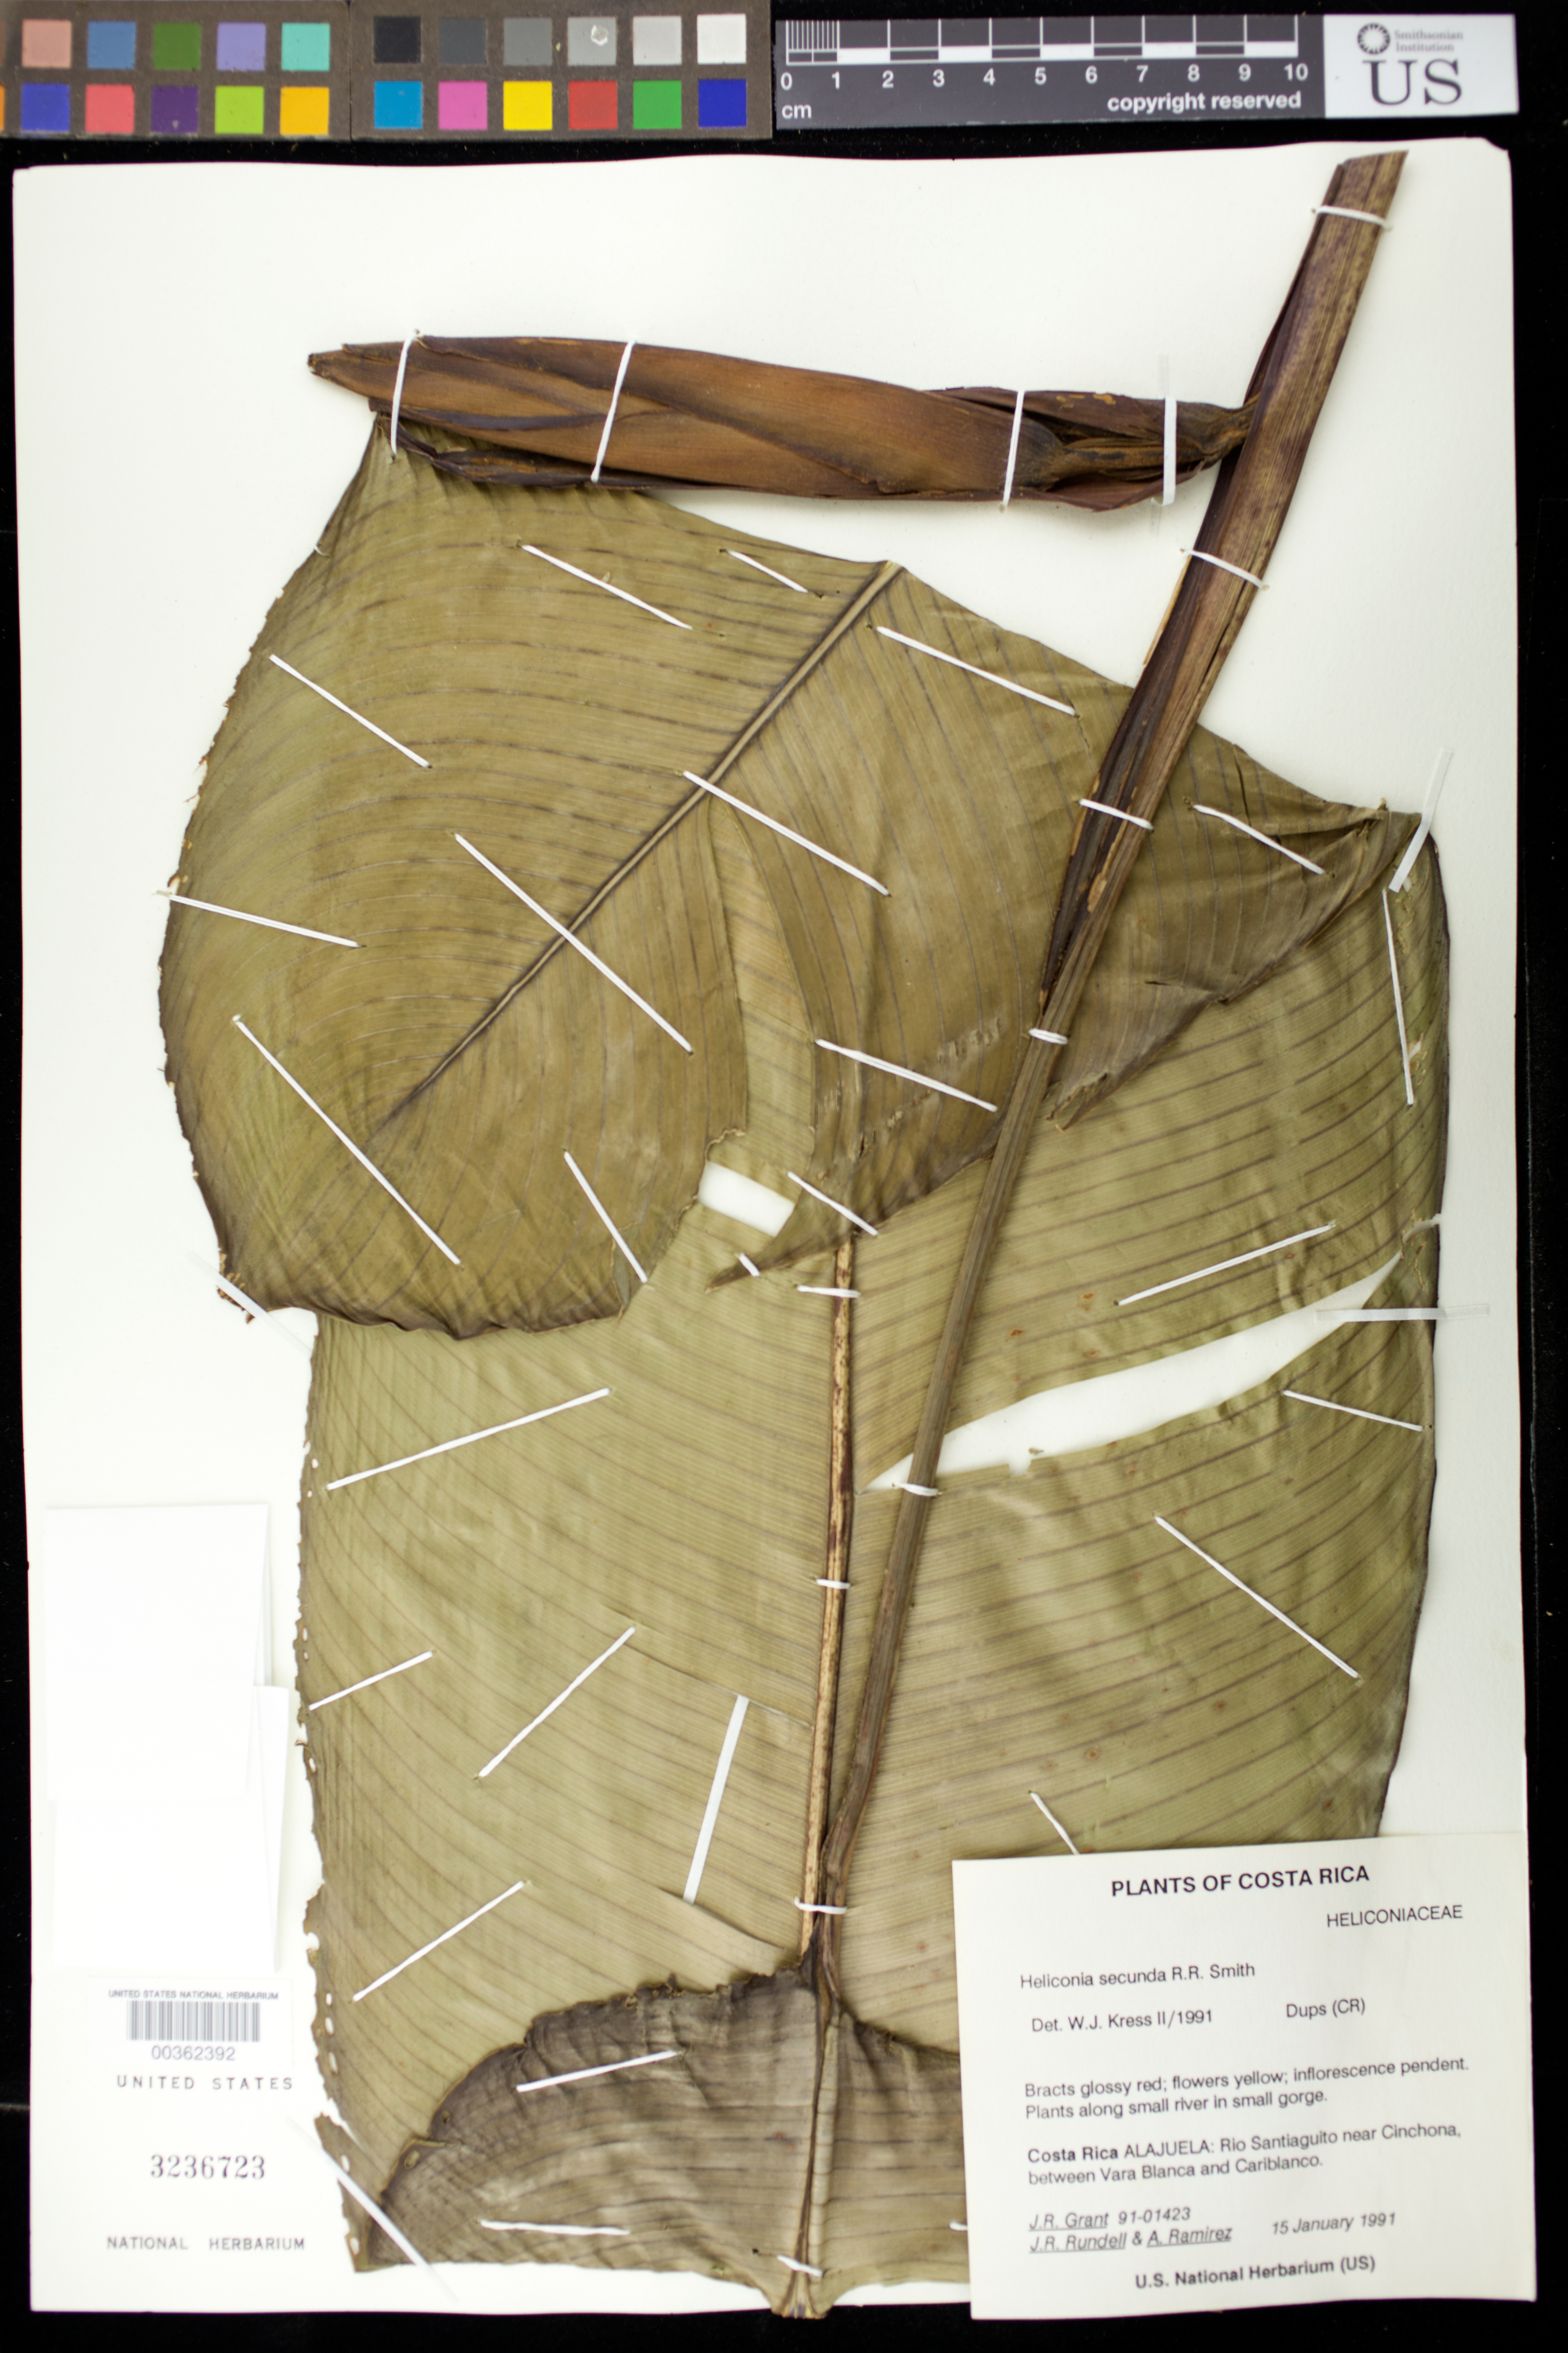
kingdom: Plantae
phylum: Tracheophyta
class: Liliopsida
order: Zingiberales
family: Heliconiaceae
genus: Heliconia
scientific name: Heliconia secunda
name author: R.R. Sm.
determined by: Kress, W. J., (US), Smithsonian Institution - National Museum of Natural History (UNITED STATES)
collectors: J. R. Grant, J. R. Rundell & A. Ramirez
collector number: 91-01423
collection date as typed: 15 Jan 1991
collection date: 1991-01-15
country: Costa Rica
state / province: Alajuela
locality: Rio Santiago near Cinchona, between Vara Blanca and Cariblanco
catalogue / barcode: US 3236723